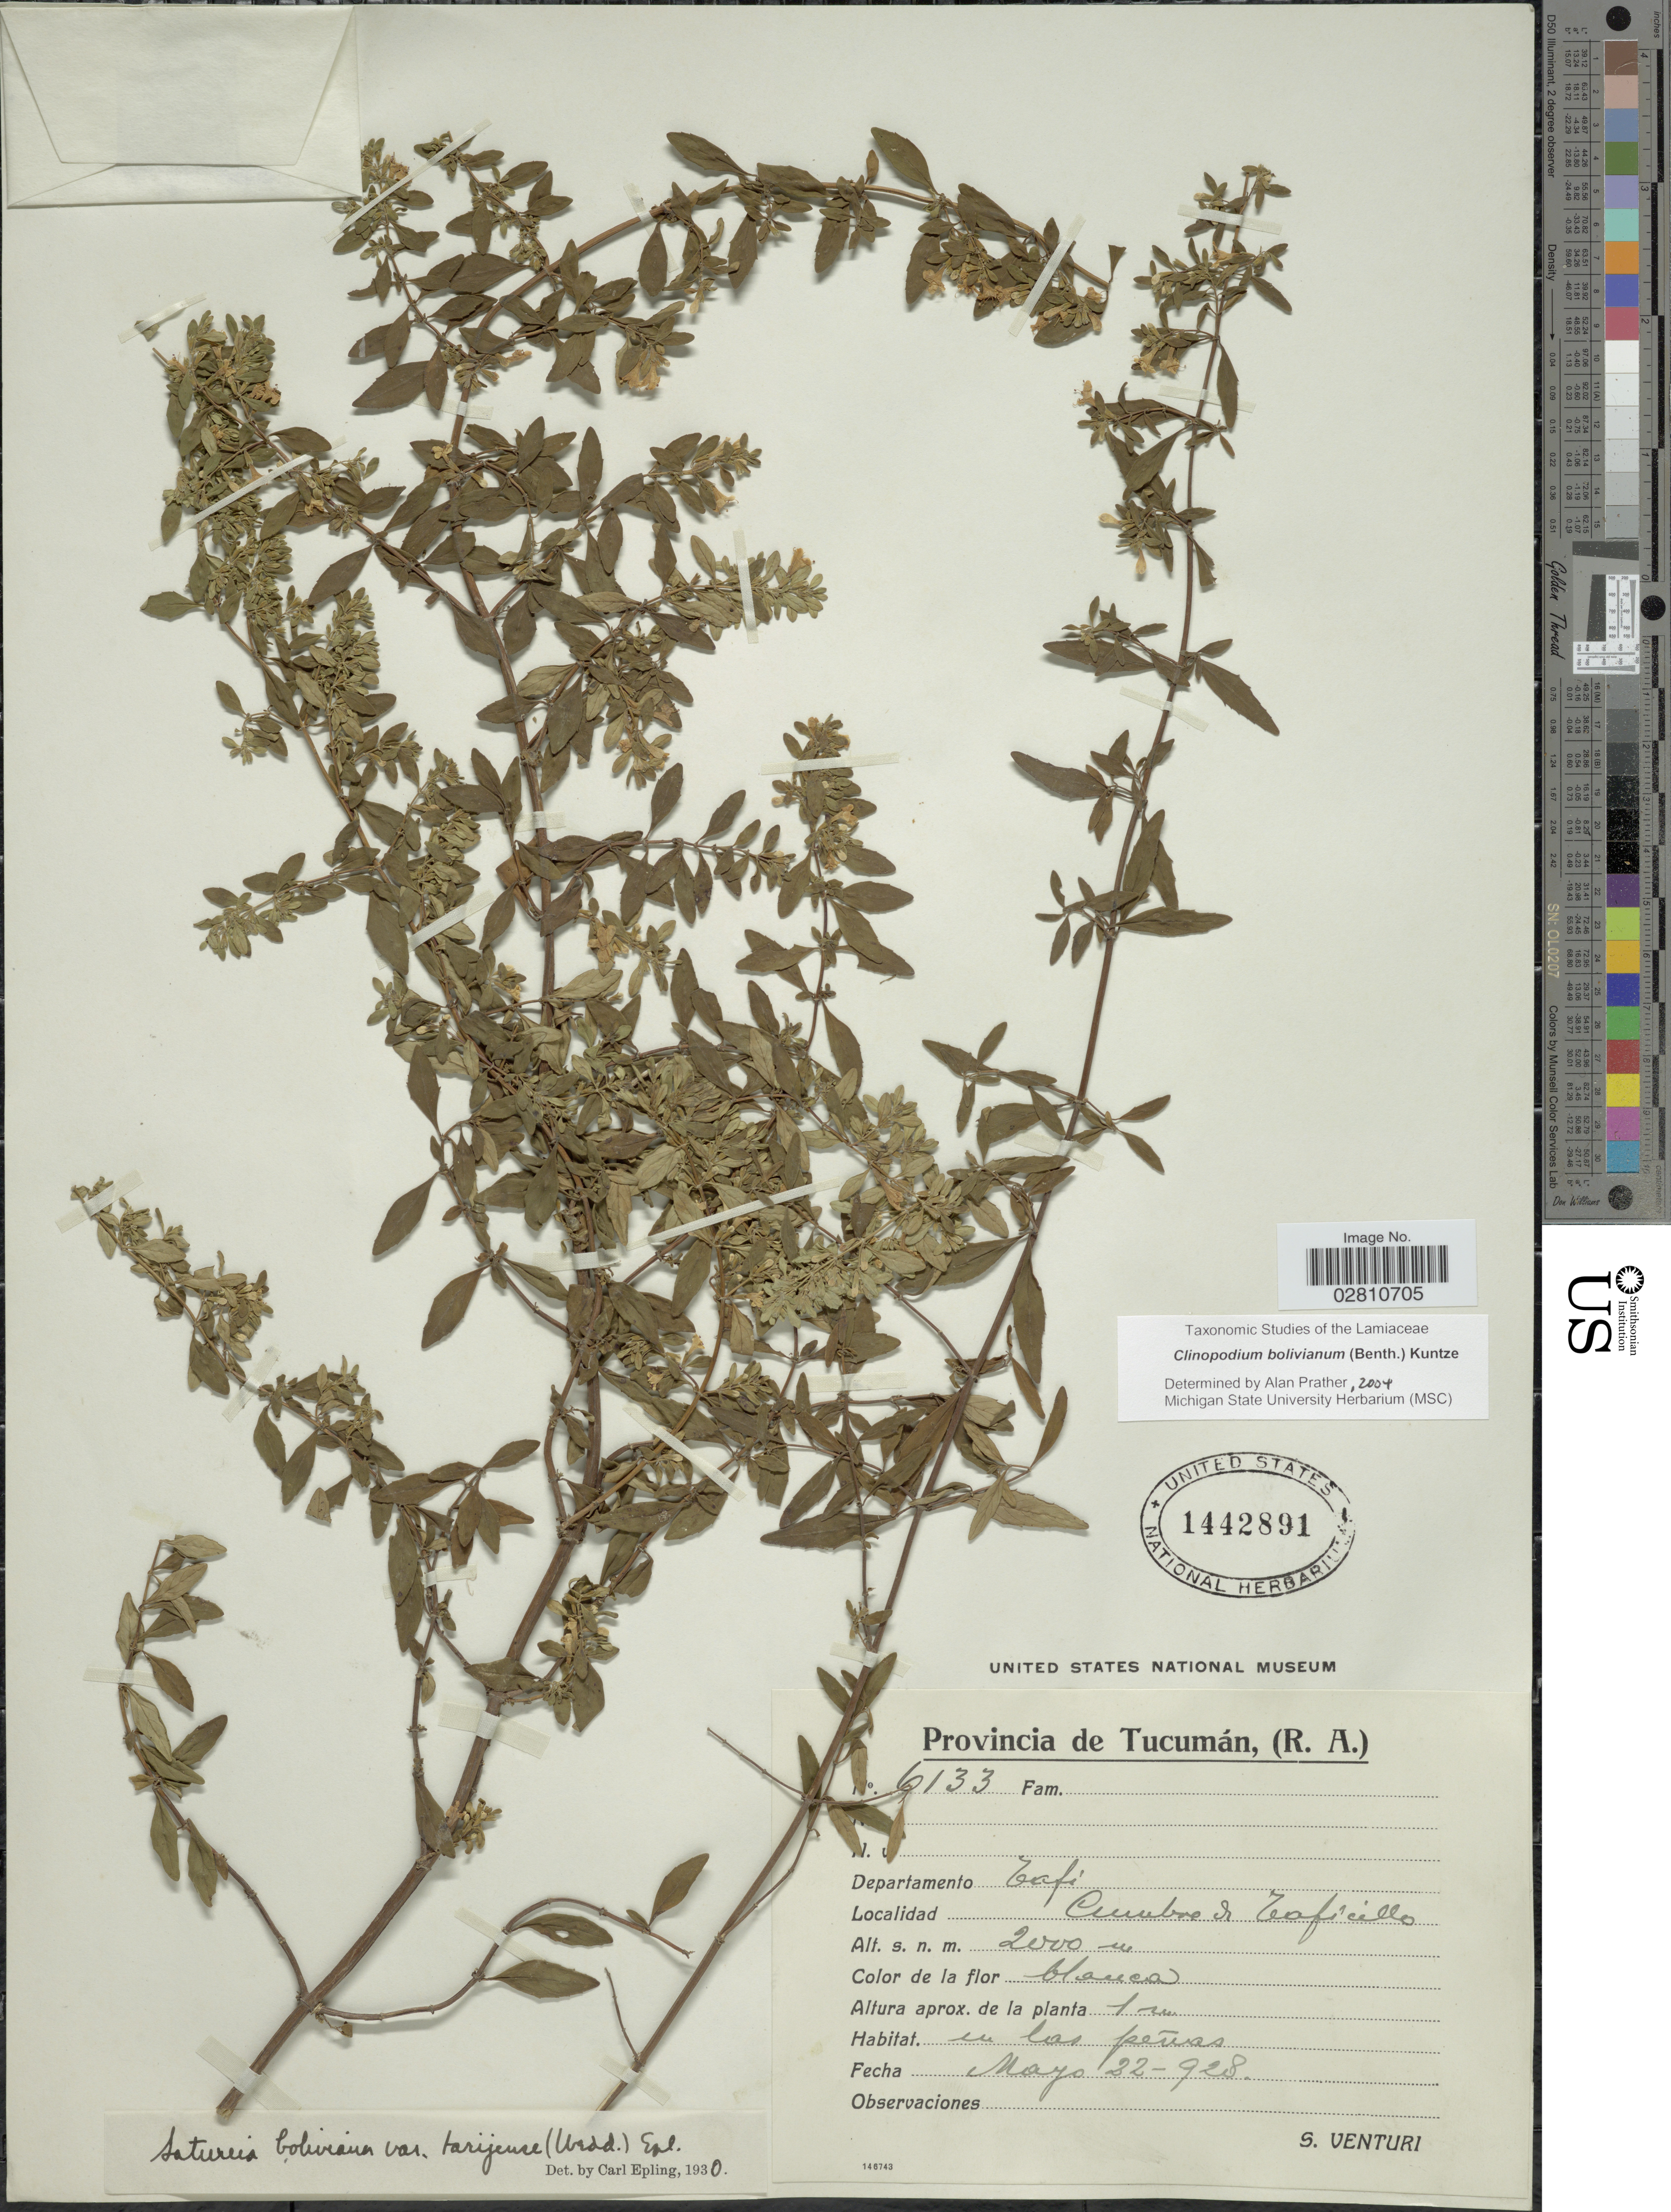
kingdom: Plantae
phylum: Tracheophyta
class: Magnoliopsida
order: Lamiales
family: Lamiaceae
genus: Clinopodium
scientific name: Clinopodium bolivianum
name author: (Benth.) Kuntze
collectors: S. Venturi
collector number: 6133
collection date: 1928-05-22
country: Argentina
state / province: Tucuman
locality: Provincia de Tucuman, (R.A.), Departamento Tafi, Cumbre de Taficillo.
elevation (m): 2000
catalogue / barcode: US 1442891